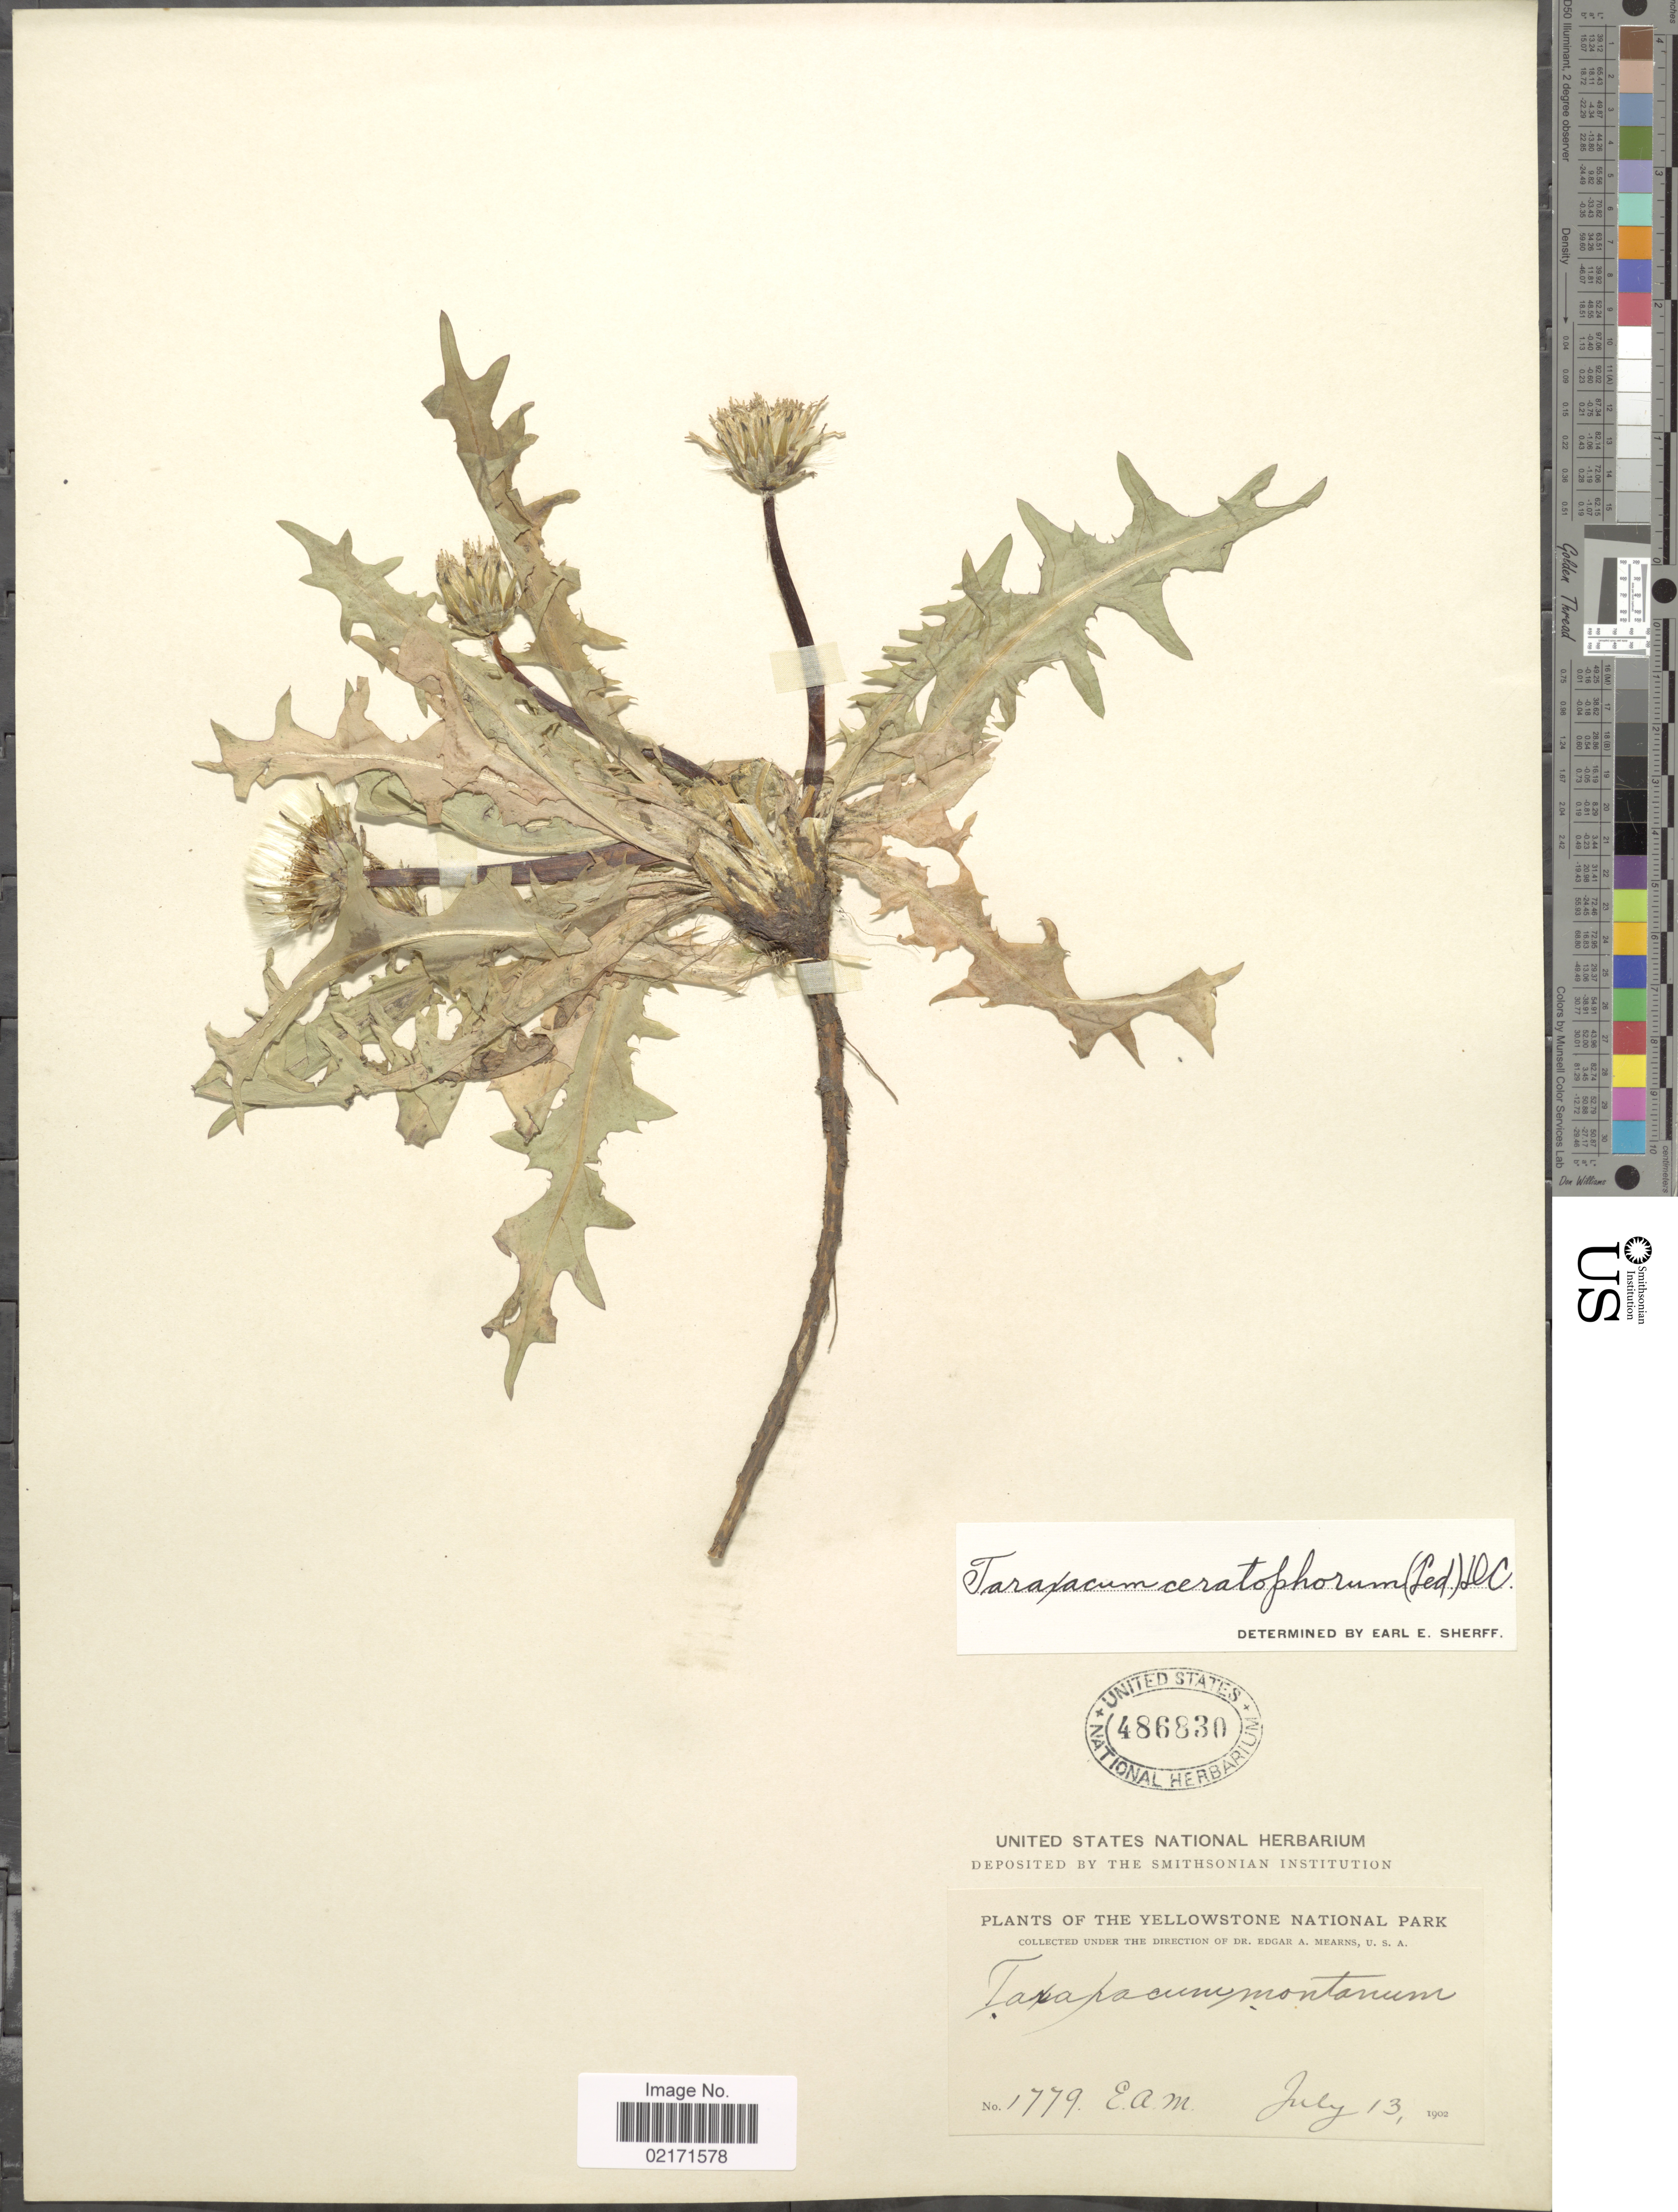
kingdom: Plantae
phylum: Tracheophyta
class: Magnoliopsida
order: Asterales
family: Asteraceae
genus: Taraxacum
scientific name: Taraxacum ceratophorum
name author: (Ledeb.) DC.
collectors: E. A. Mearns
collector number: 1779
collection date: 1902-07-13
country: United States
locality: The Yellowstone National Park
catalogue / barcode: US 486830